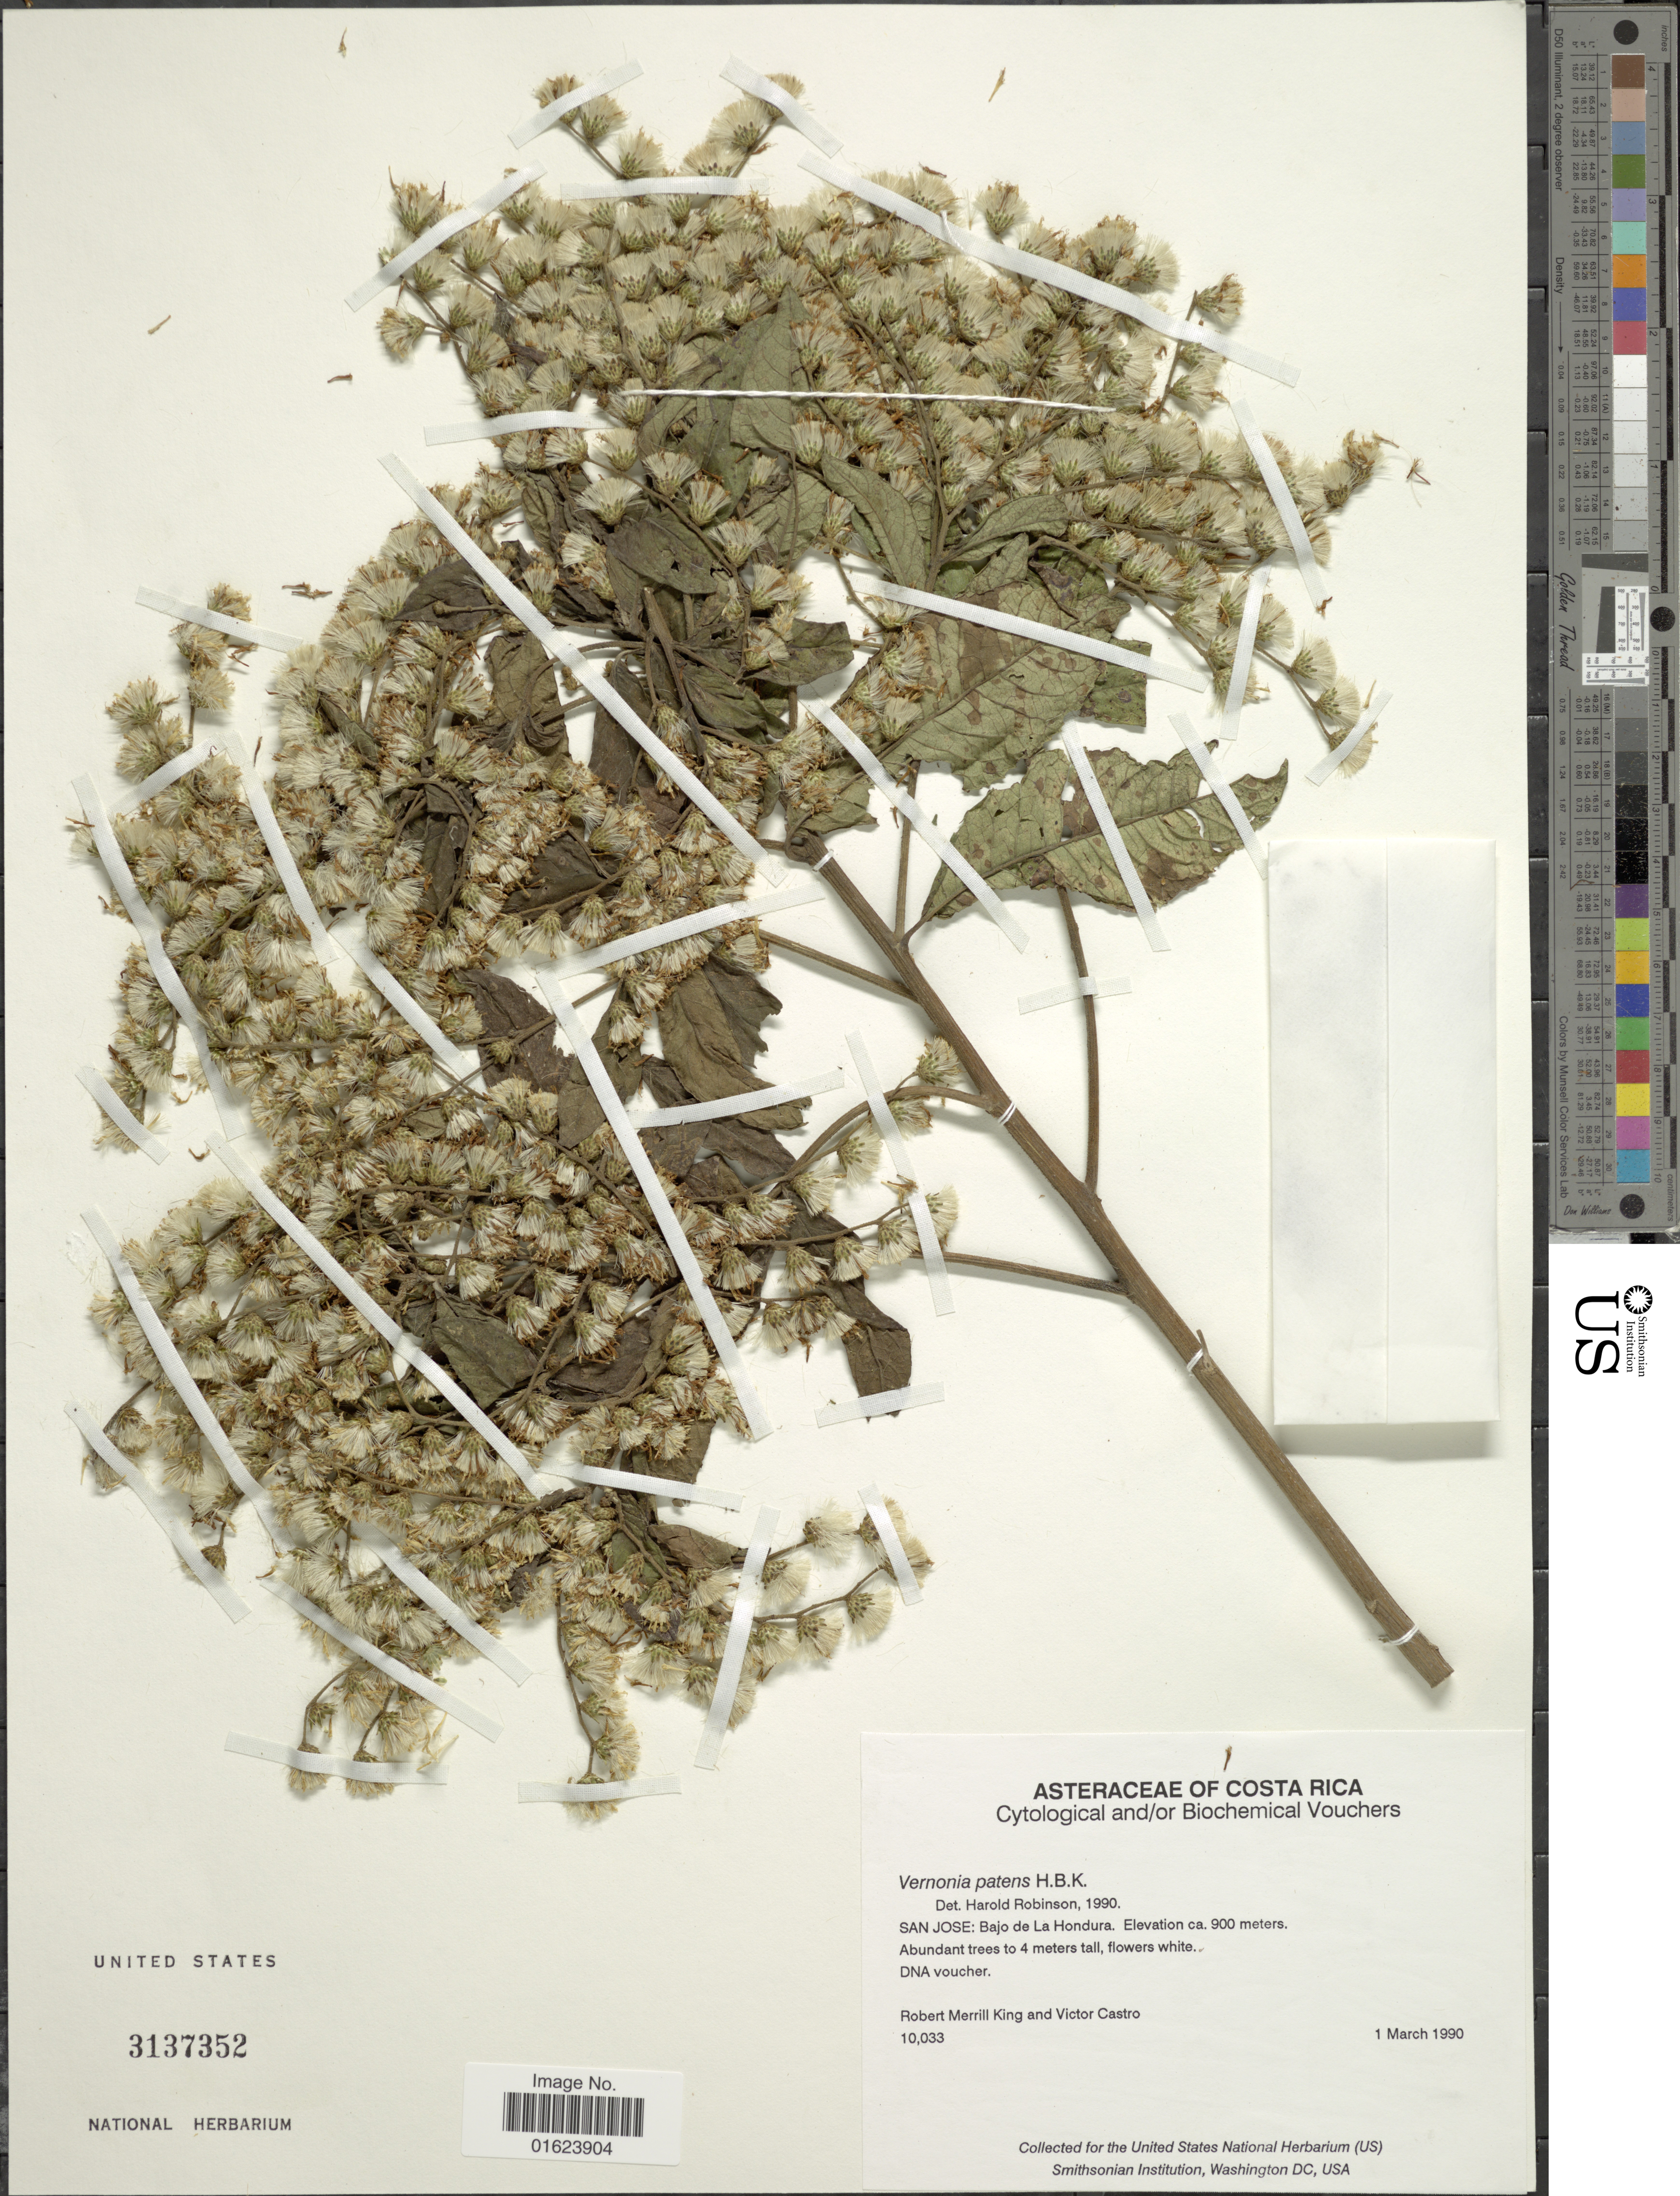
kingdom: Plantae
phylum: Tracheophyta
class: Magnoliopsida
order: Asterales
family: Asteraceae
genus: Vernonanthura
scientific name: Vernonanthura patens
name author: (Kunth) H. Rob.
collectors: R. M. King & V. Castro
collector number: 10033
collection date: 1990-03-01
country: Costa Rica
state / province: San José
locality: San Jose: Bajo de la Hondura.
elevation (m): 900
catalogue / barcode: US 3137352